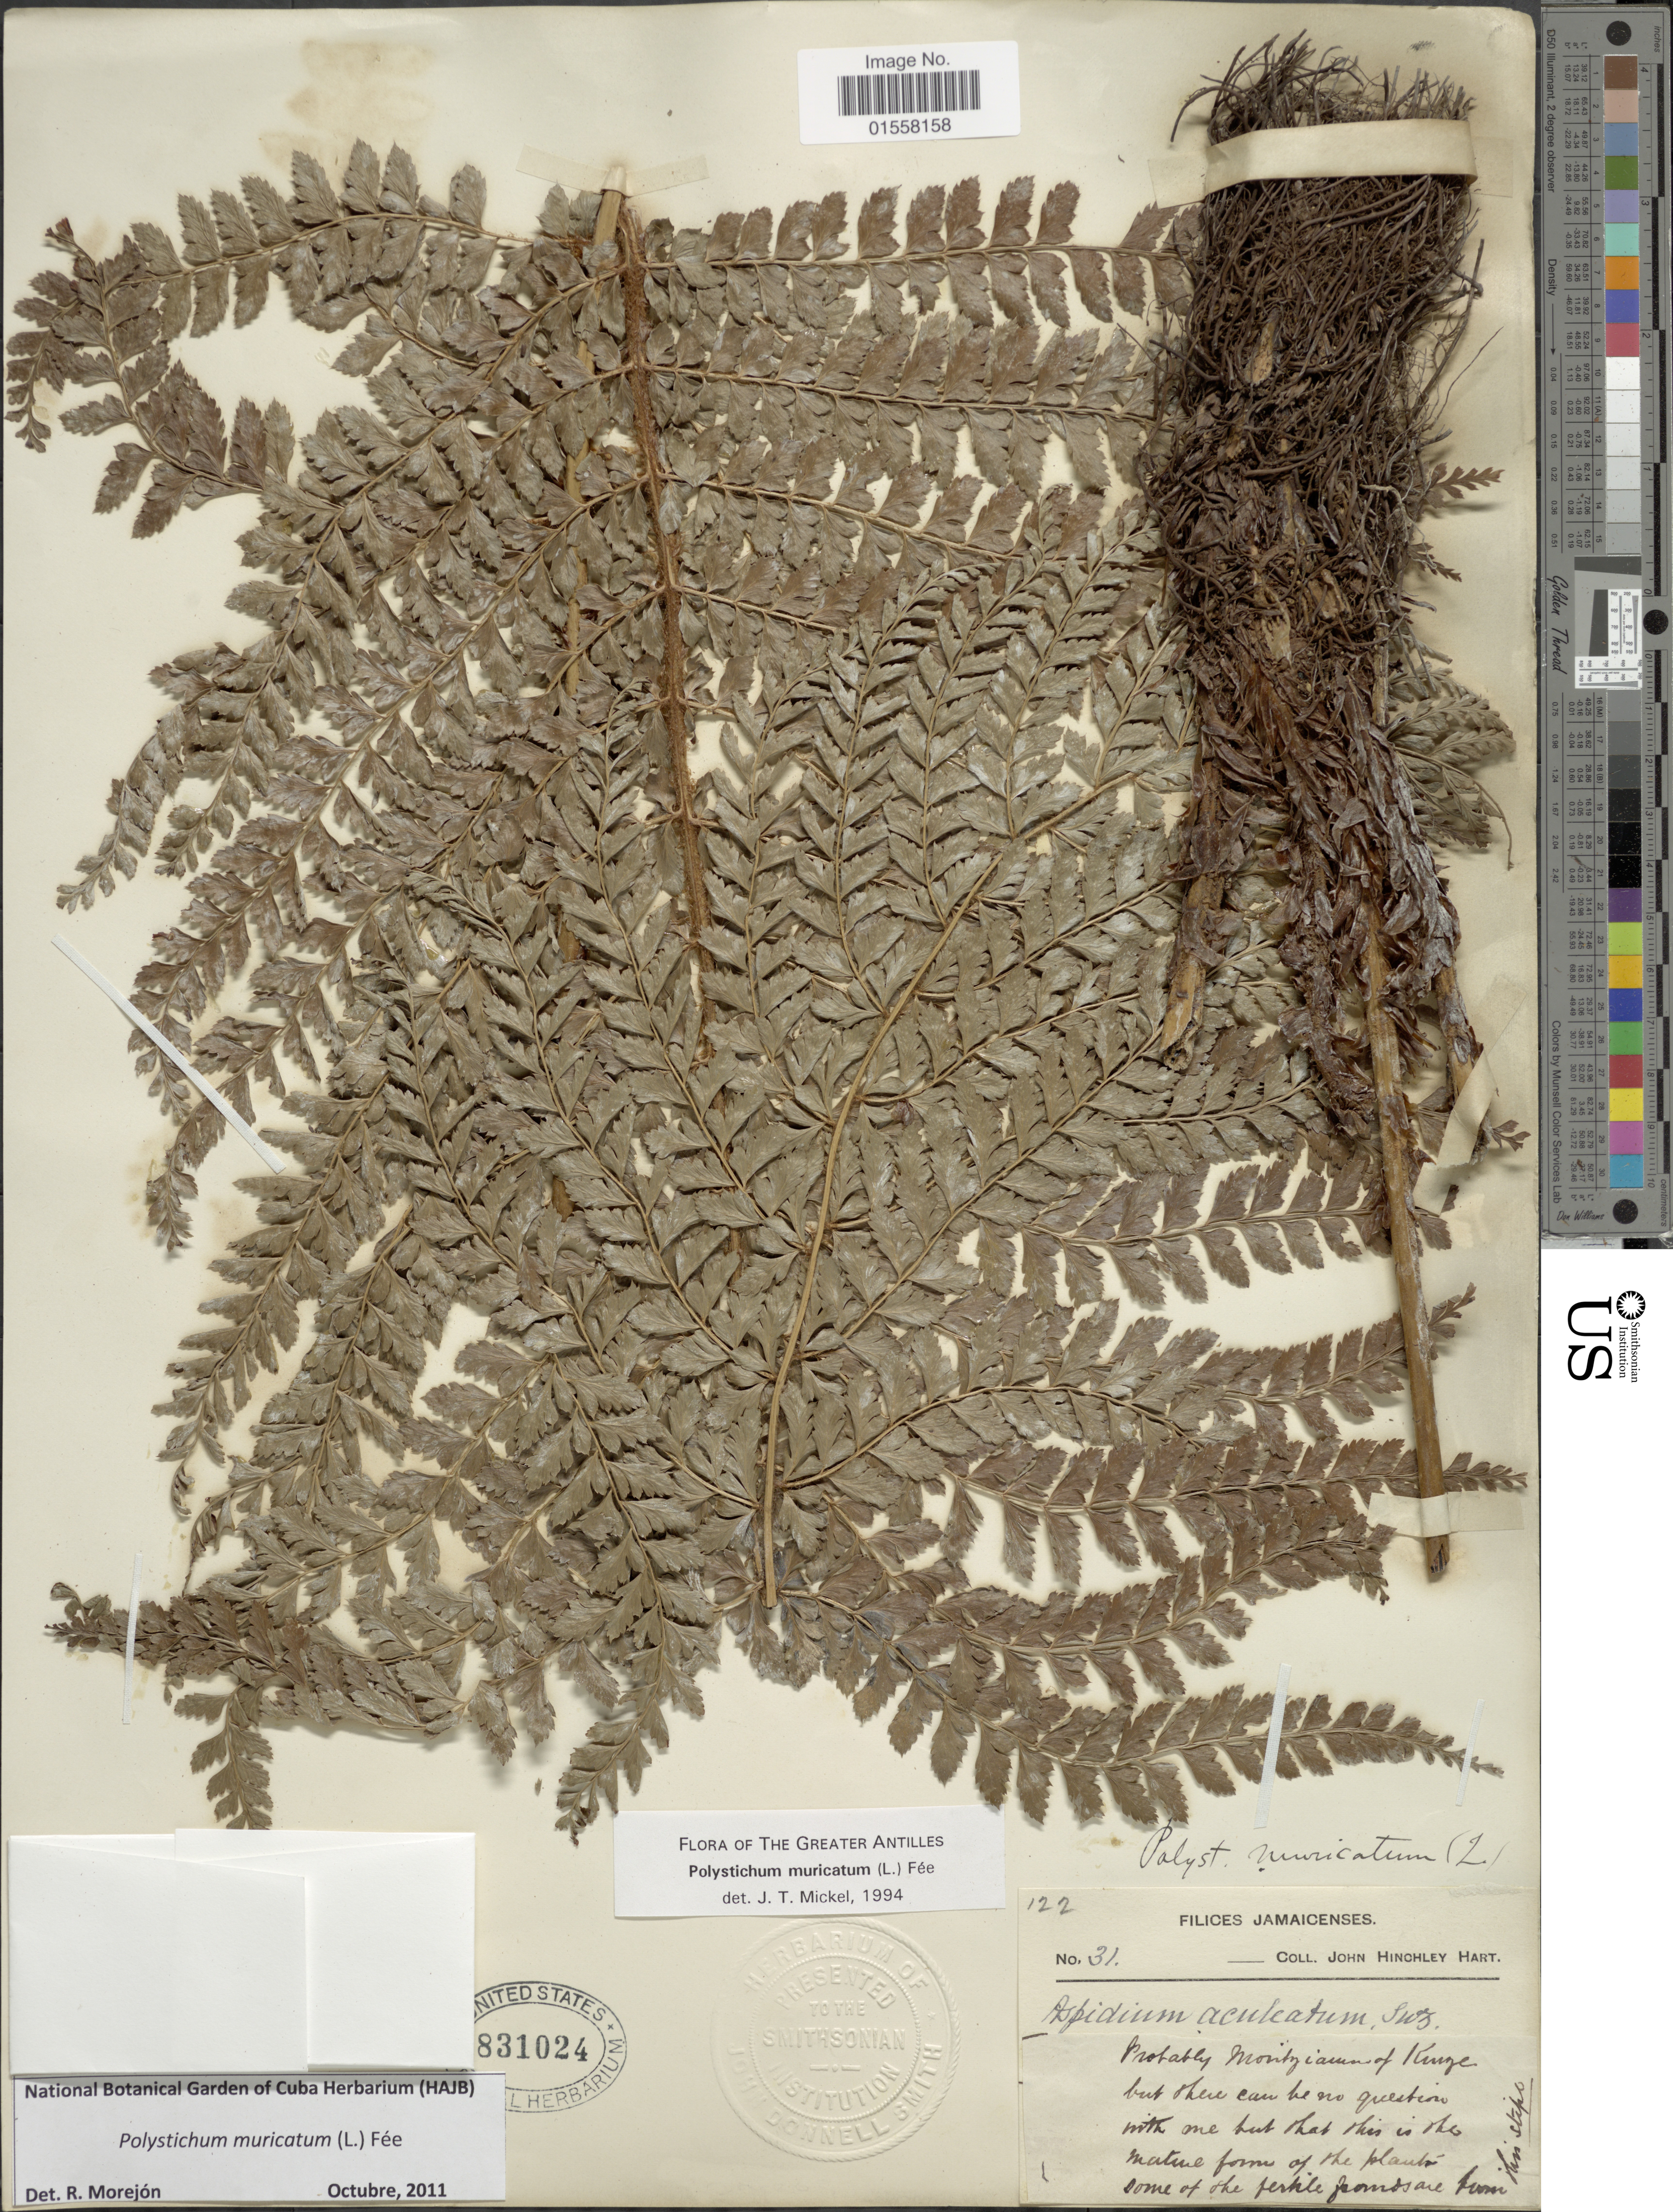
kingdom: Plantae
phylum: Tracheophyta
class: Polypodiopsida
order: Polypodiales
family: Dryopteridaceae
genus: Polystichum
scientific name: Polystichum muricatum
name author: (L.) Fée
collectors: J. H. Hart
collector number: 31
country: Jamaica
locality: Jamaicenses.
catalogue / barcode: US 831024